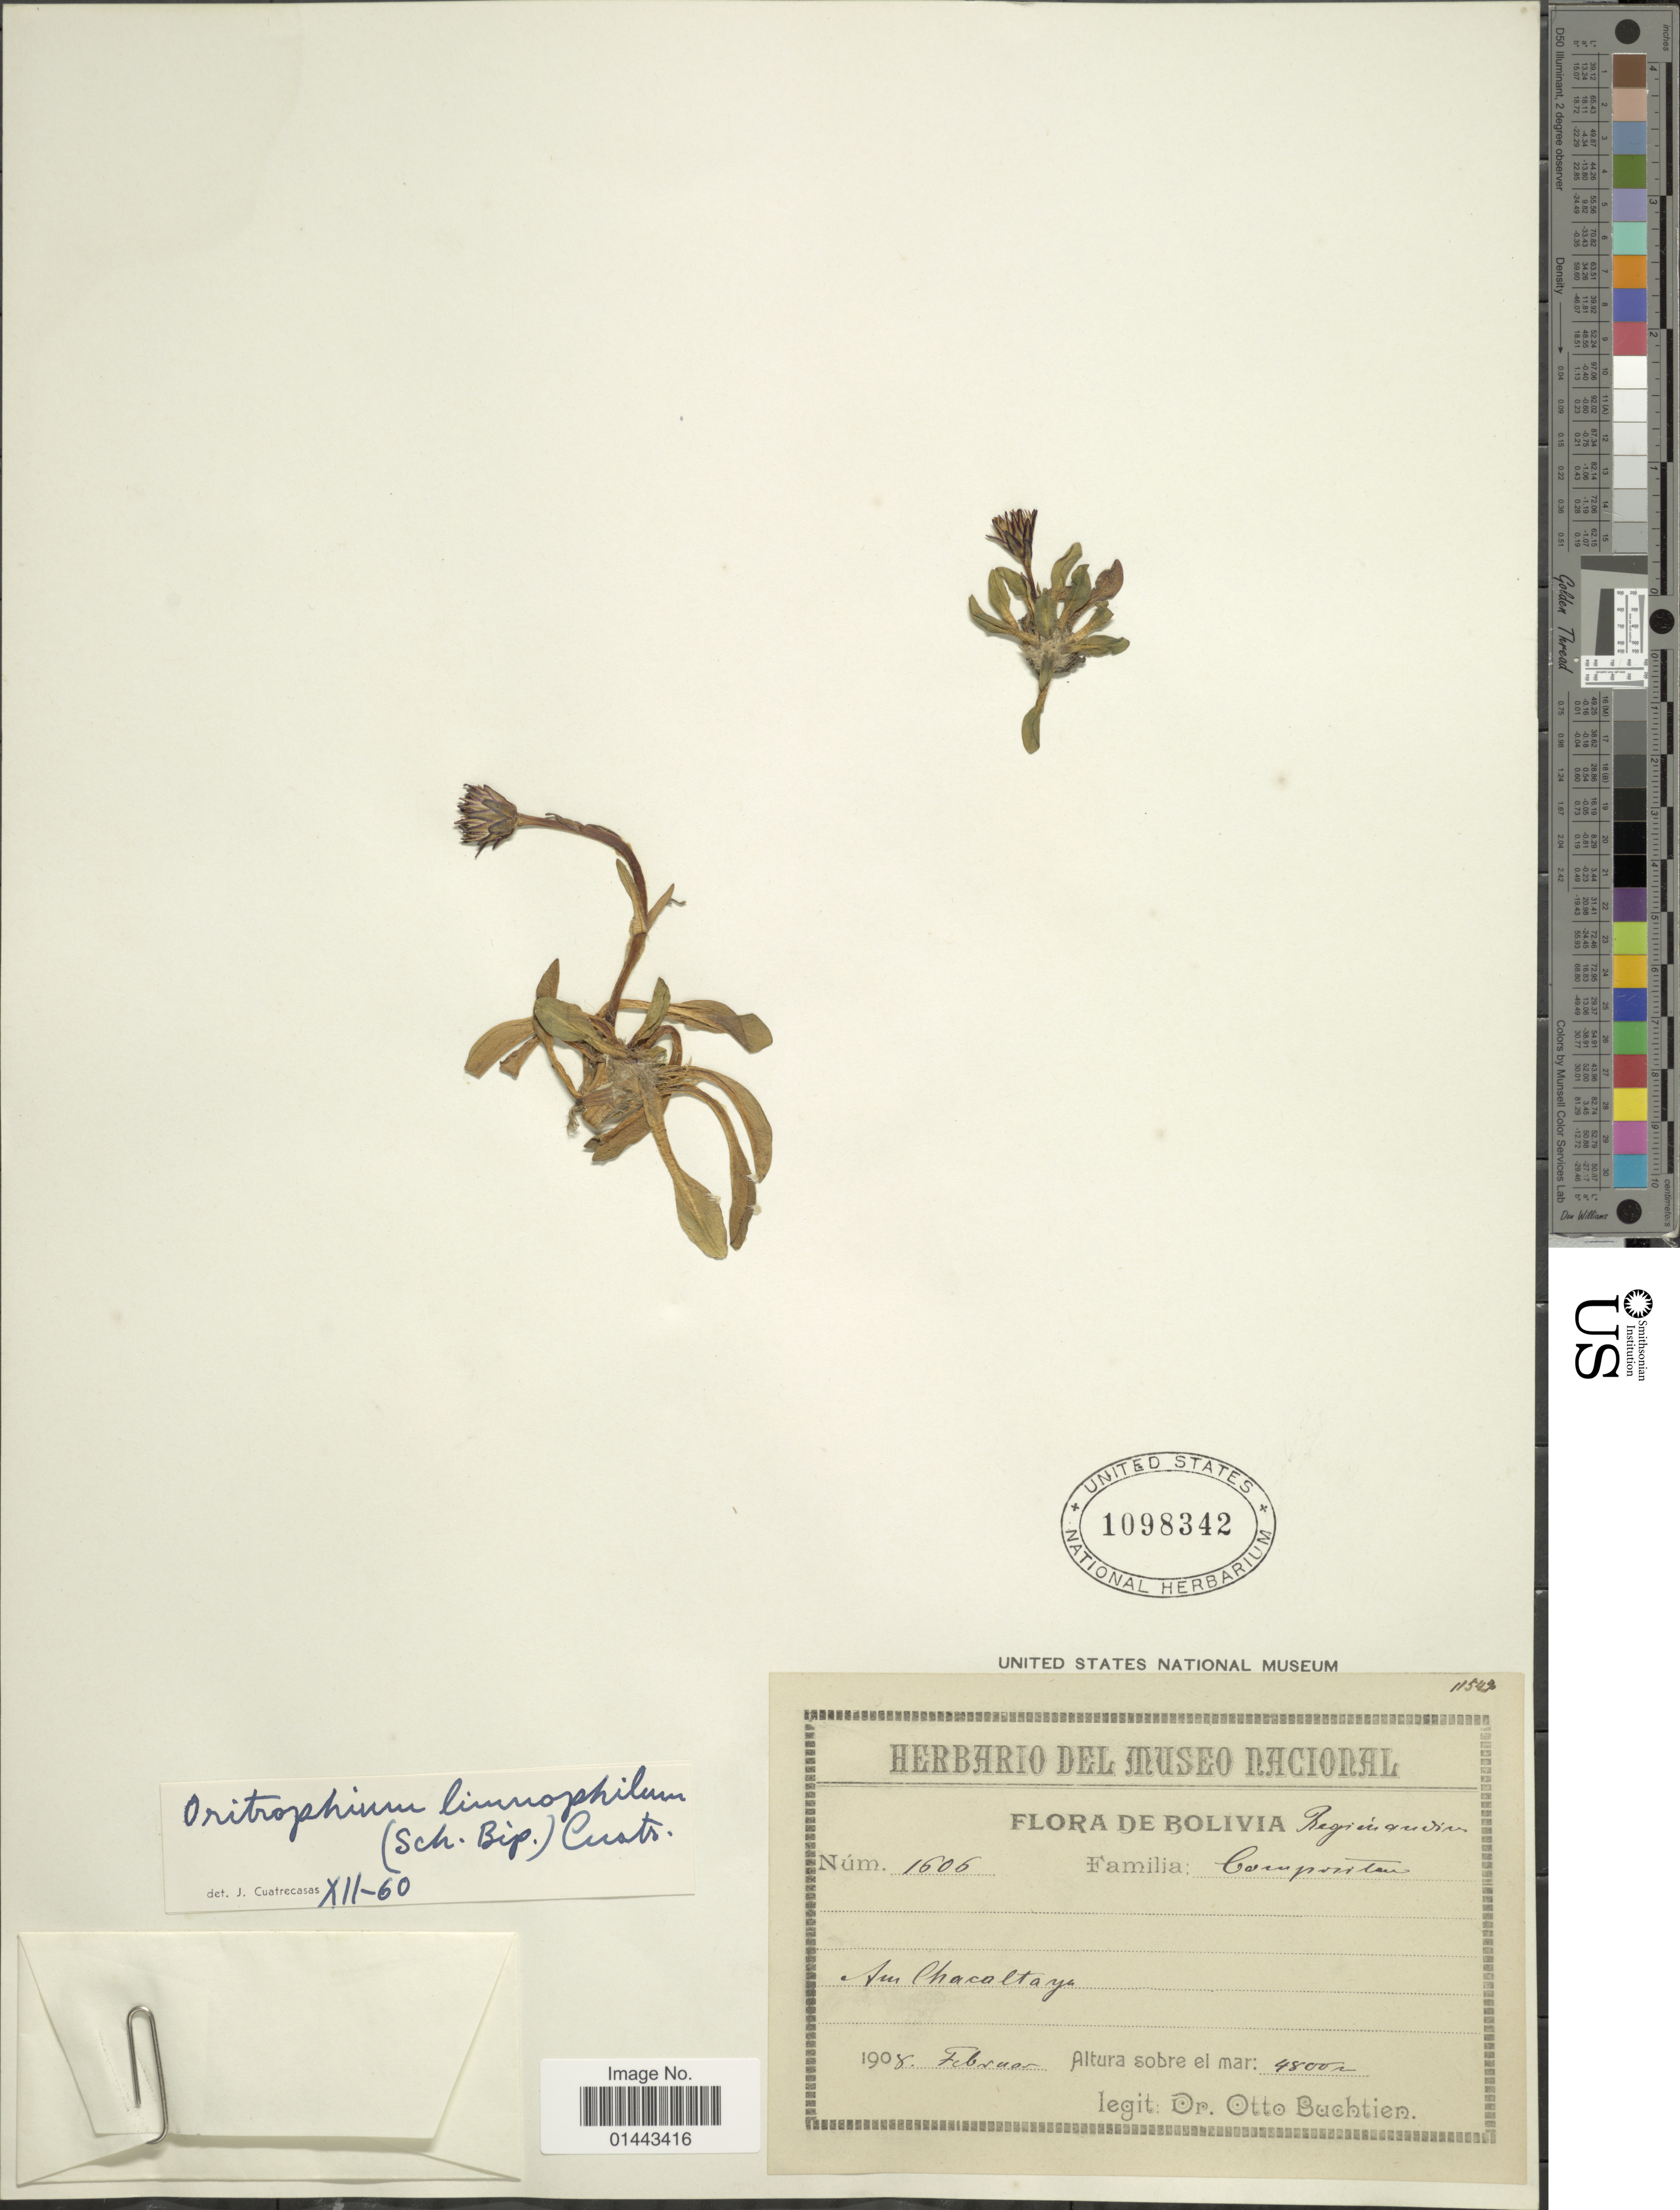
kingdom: Plantae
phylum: Tracheophyta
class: Magnoliopsida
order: Asterales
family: Asteraceae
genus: Oritrophium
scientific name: Oritrophium limnophilum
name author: (Sch. Bip.) Cuatrec.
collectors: O. Buchtien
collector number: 1606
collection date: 1908-02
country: Bolivia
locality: Region andine, am Chacaltaya.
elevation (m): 4800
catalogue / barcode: US 1098342